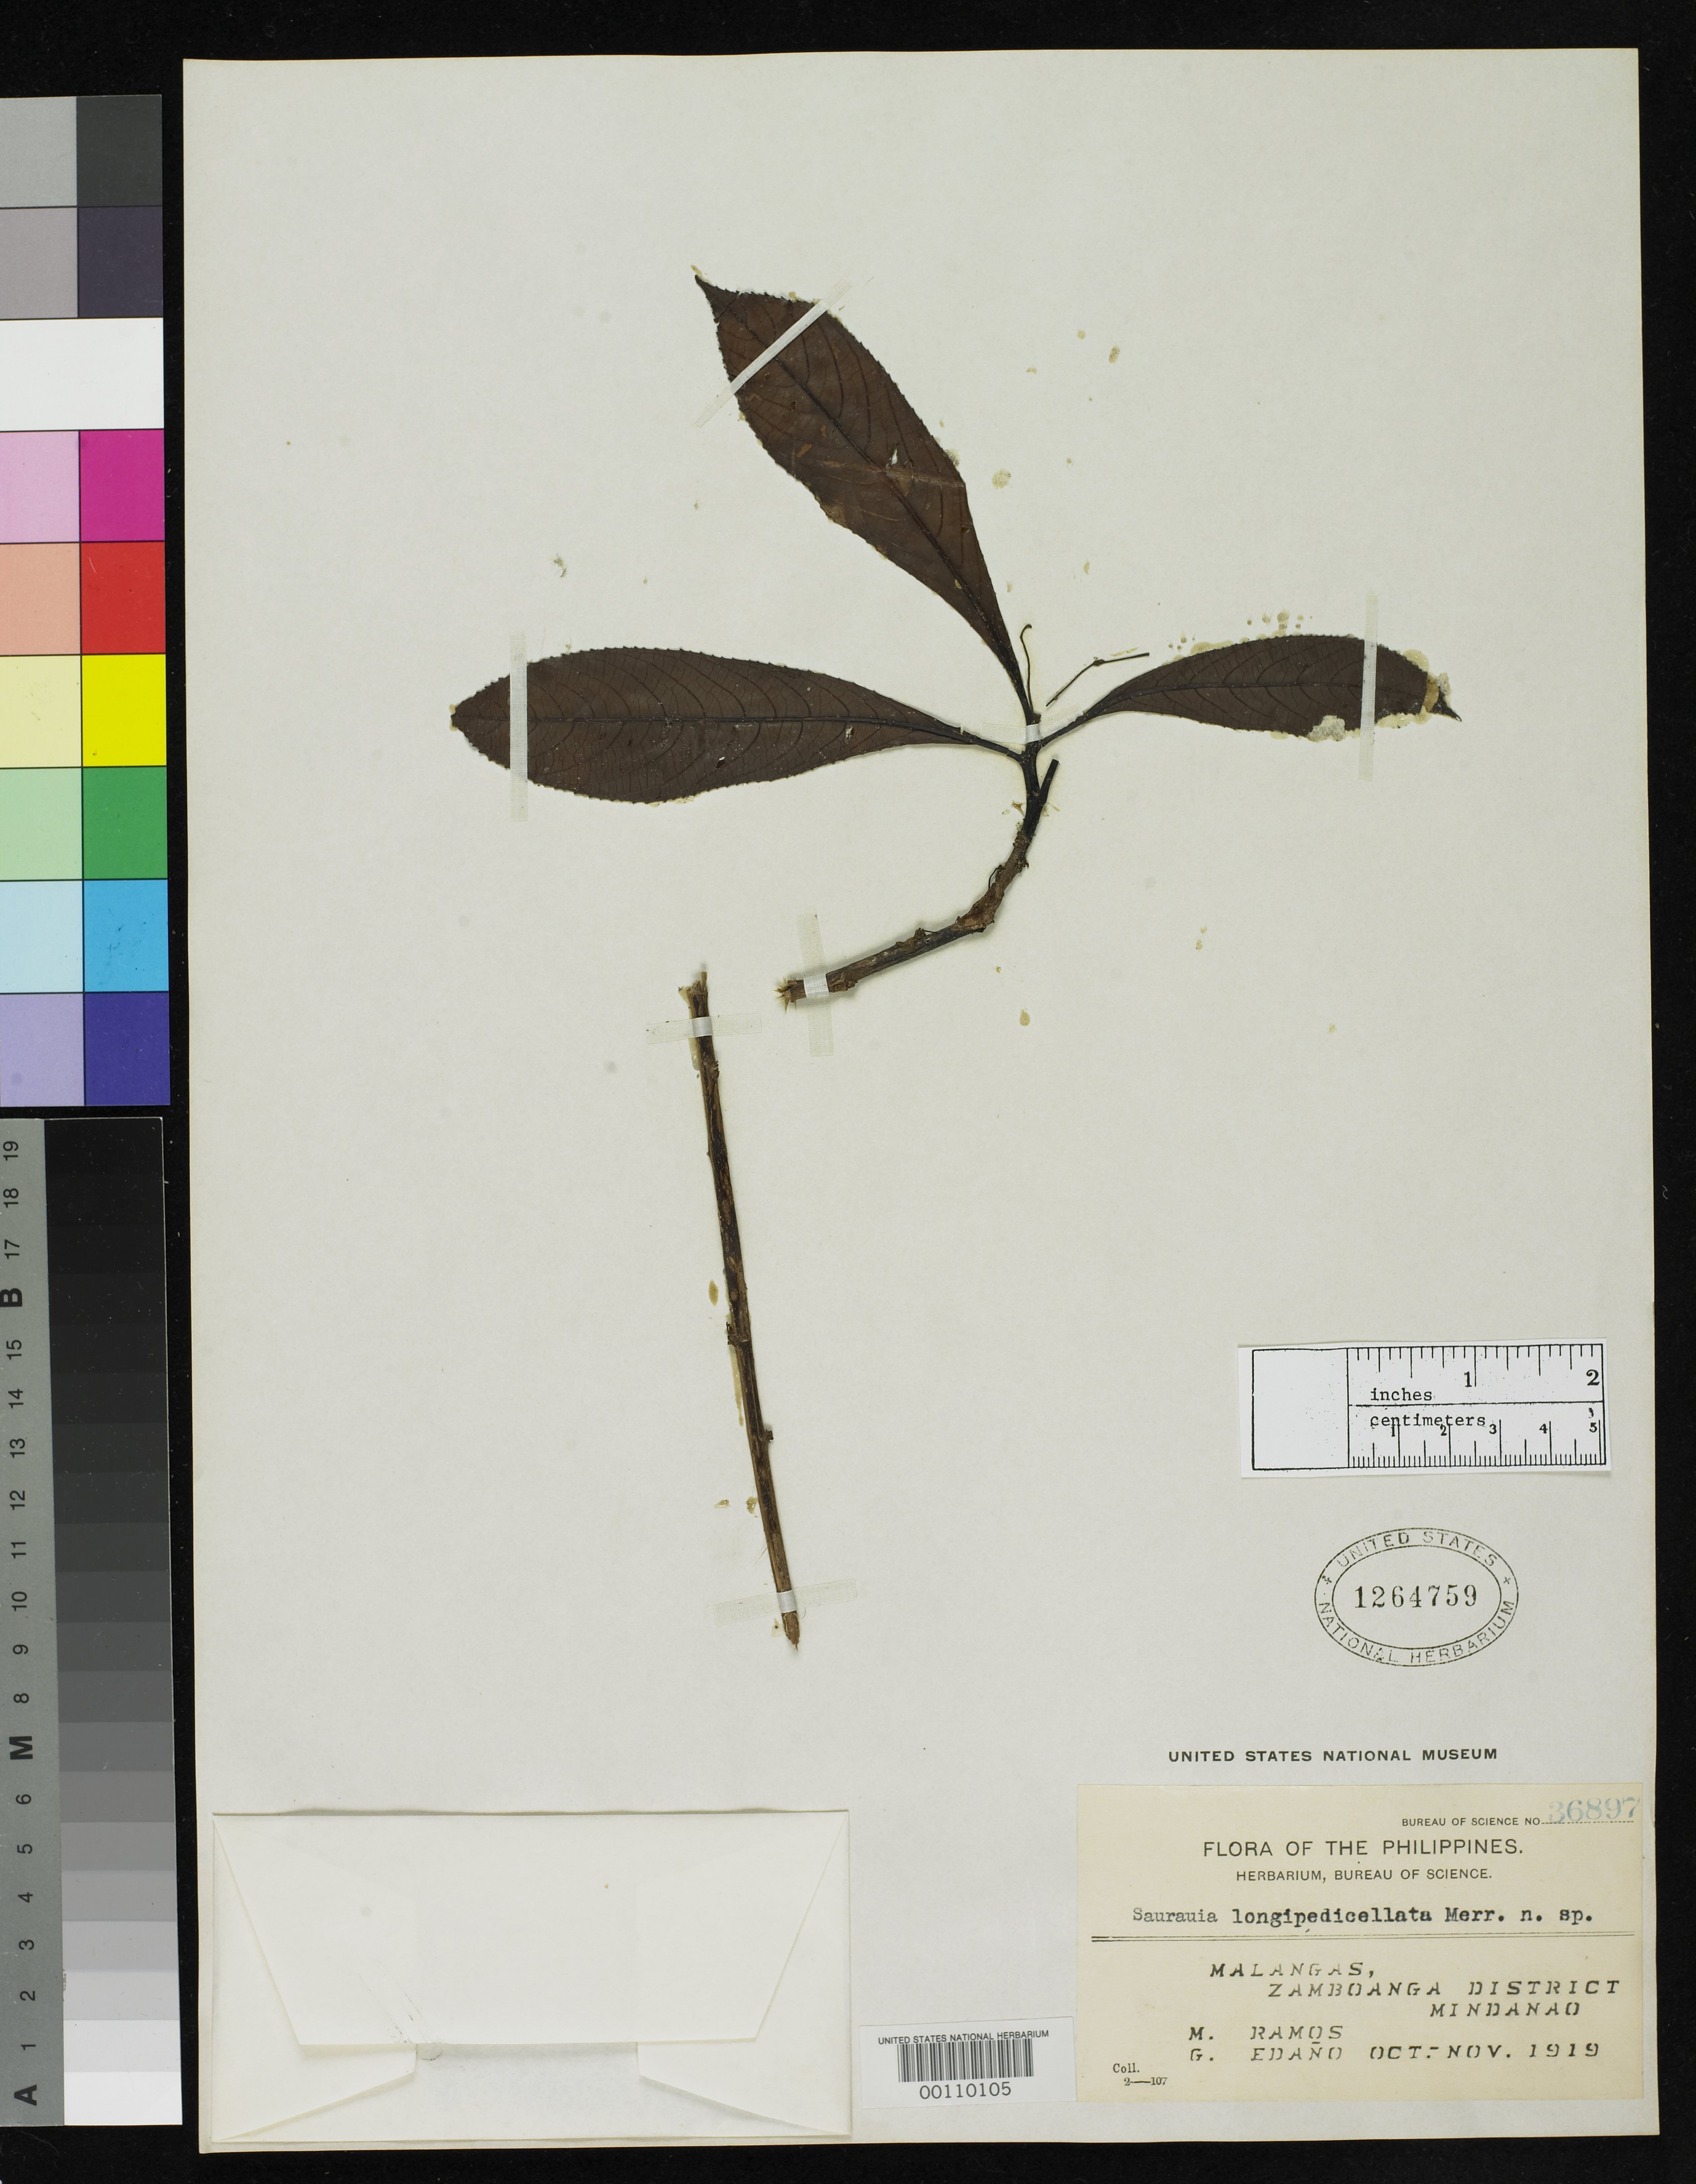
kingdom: Plantae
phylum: Tracheophyta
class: Magnoliopsida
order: Ericales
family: Actinidiaceae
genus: Saurauia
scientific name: Saurauia longipedicellata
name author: Merr.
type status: Isotype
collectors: M. Ramos & G. E. Edaño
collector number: Bur. Sci. 36897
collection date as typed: Oct 1919 to -- Nov 1919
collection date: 1919-10/1919-11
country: Philippines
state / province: Zamboanga Peninsula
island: Mindanao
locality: Malangas.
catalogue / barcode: US 1264759